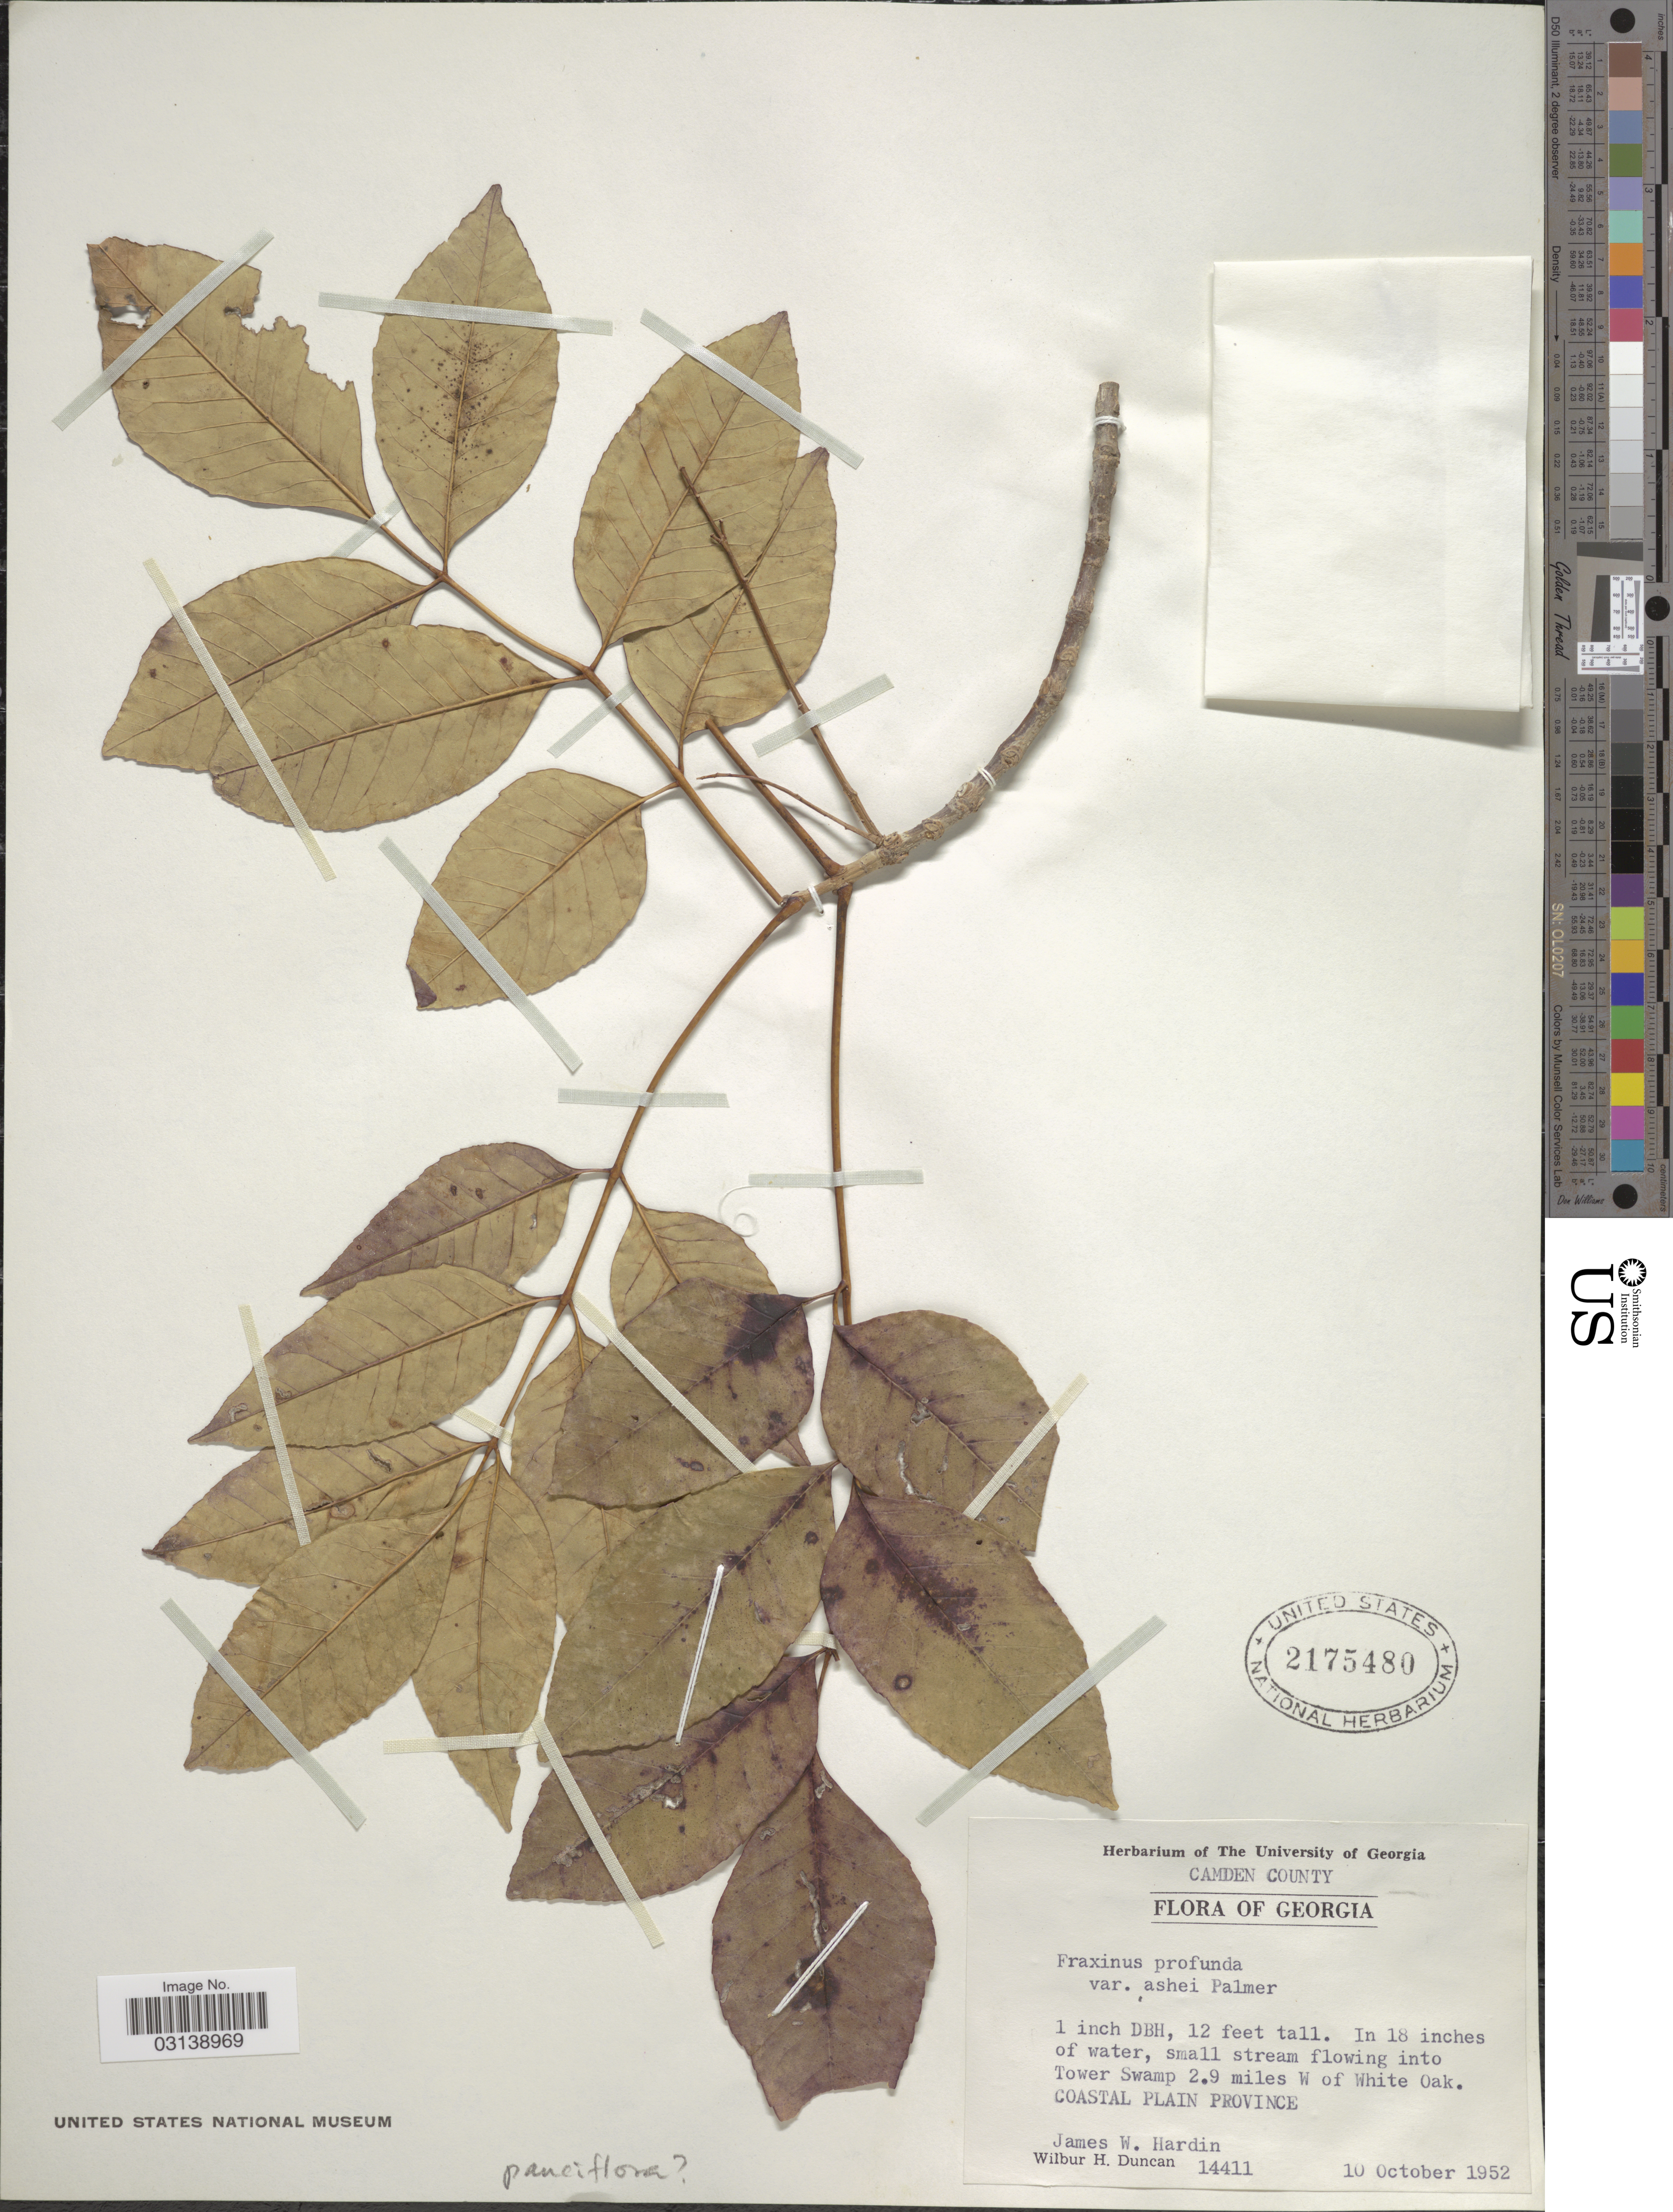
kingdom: Plantae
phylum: Tracheophyta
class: Magnoliopsida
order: Lamiales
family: Oleaceae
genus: Fraxinus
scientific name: Fraxinus pauciflora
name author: Nutt.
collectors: J. W. Hardin & W. H. Duncan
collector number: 14411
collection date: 1952-10-10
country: United States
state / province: Georgia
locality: Camden County. Tower Swamp, 2.9 miles W of White Oak. Coastal Plain Province.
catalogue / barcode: US 2175480